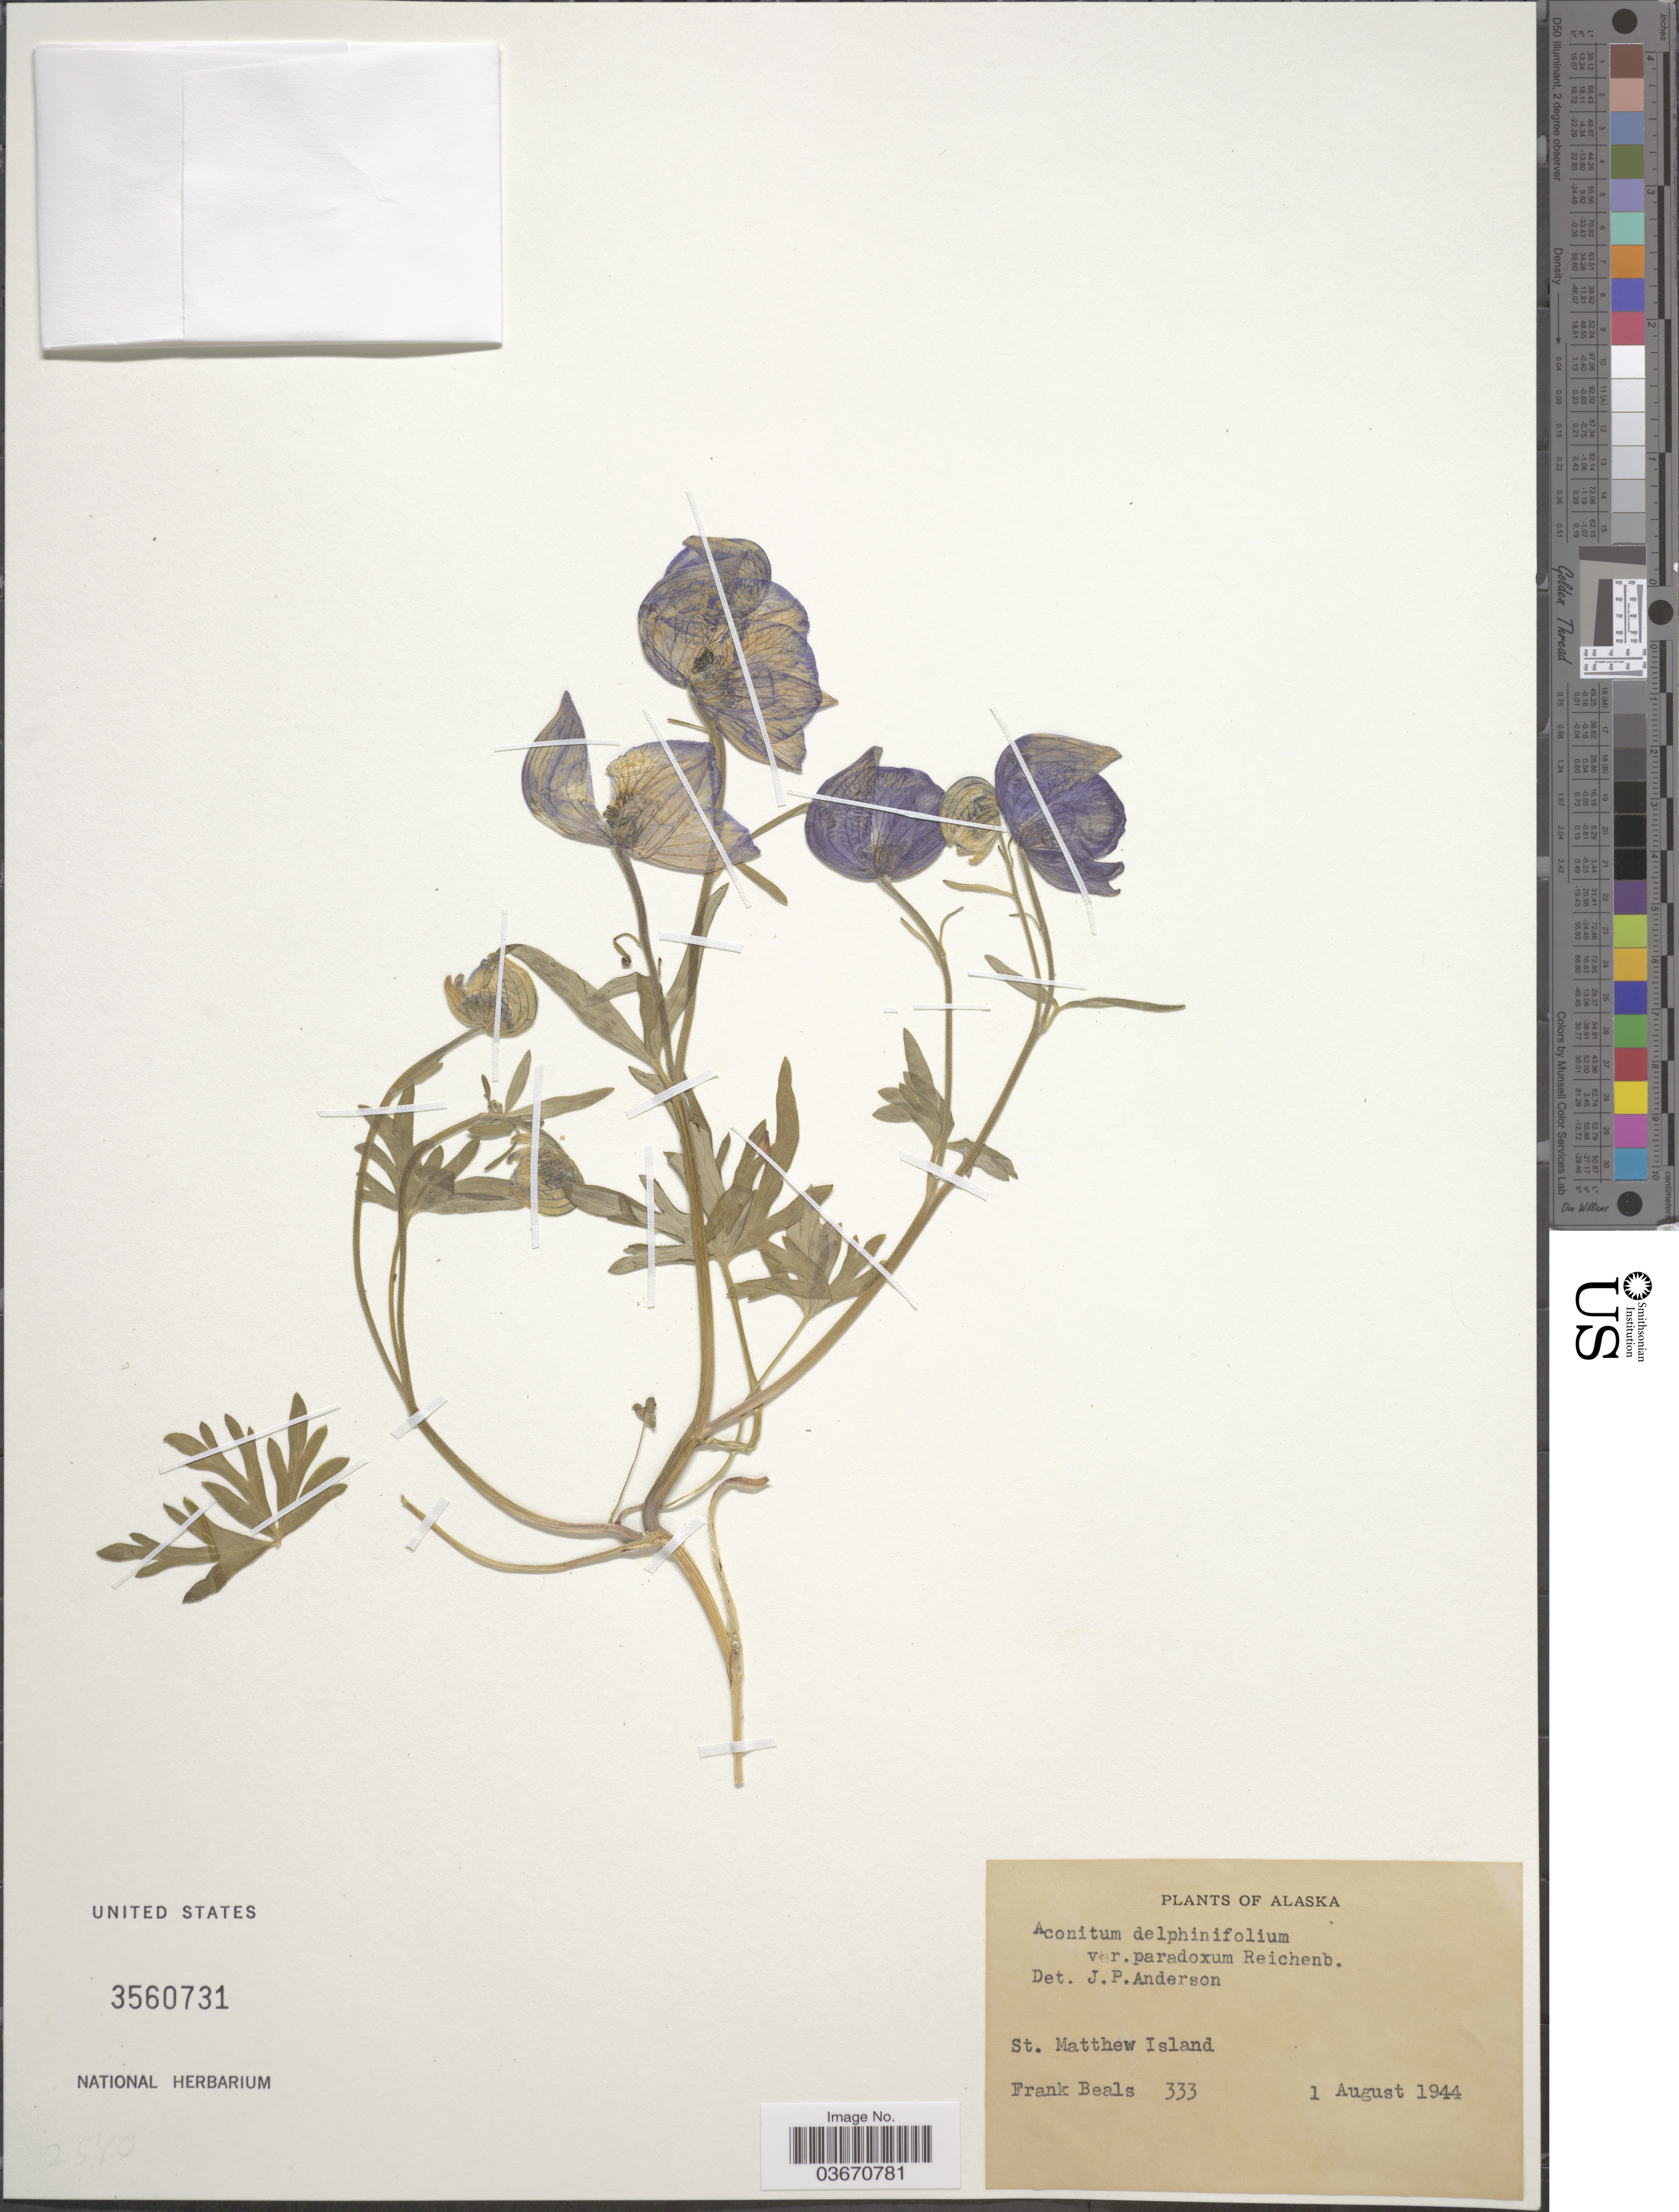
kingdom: Plantae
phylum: Tracheophyta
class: Magnoliopsida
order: Ranunculales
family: Ranunculaceae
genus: Aconitum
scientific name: Aconitum delphinifolium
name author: DC.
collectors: F. Beals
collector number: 333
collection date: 1944-08-01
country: United States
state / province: Alaska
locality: St. Matthew Island.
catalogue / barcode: US 3560731